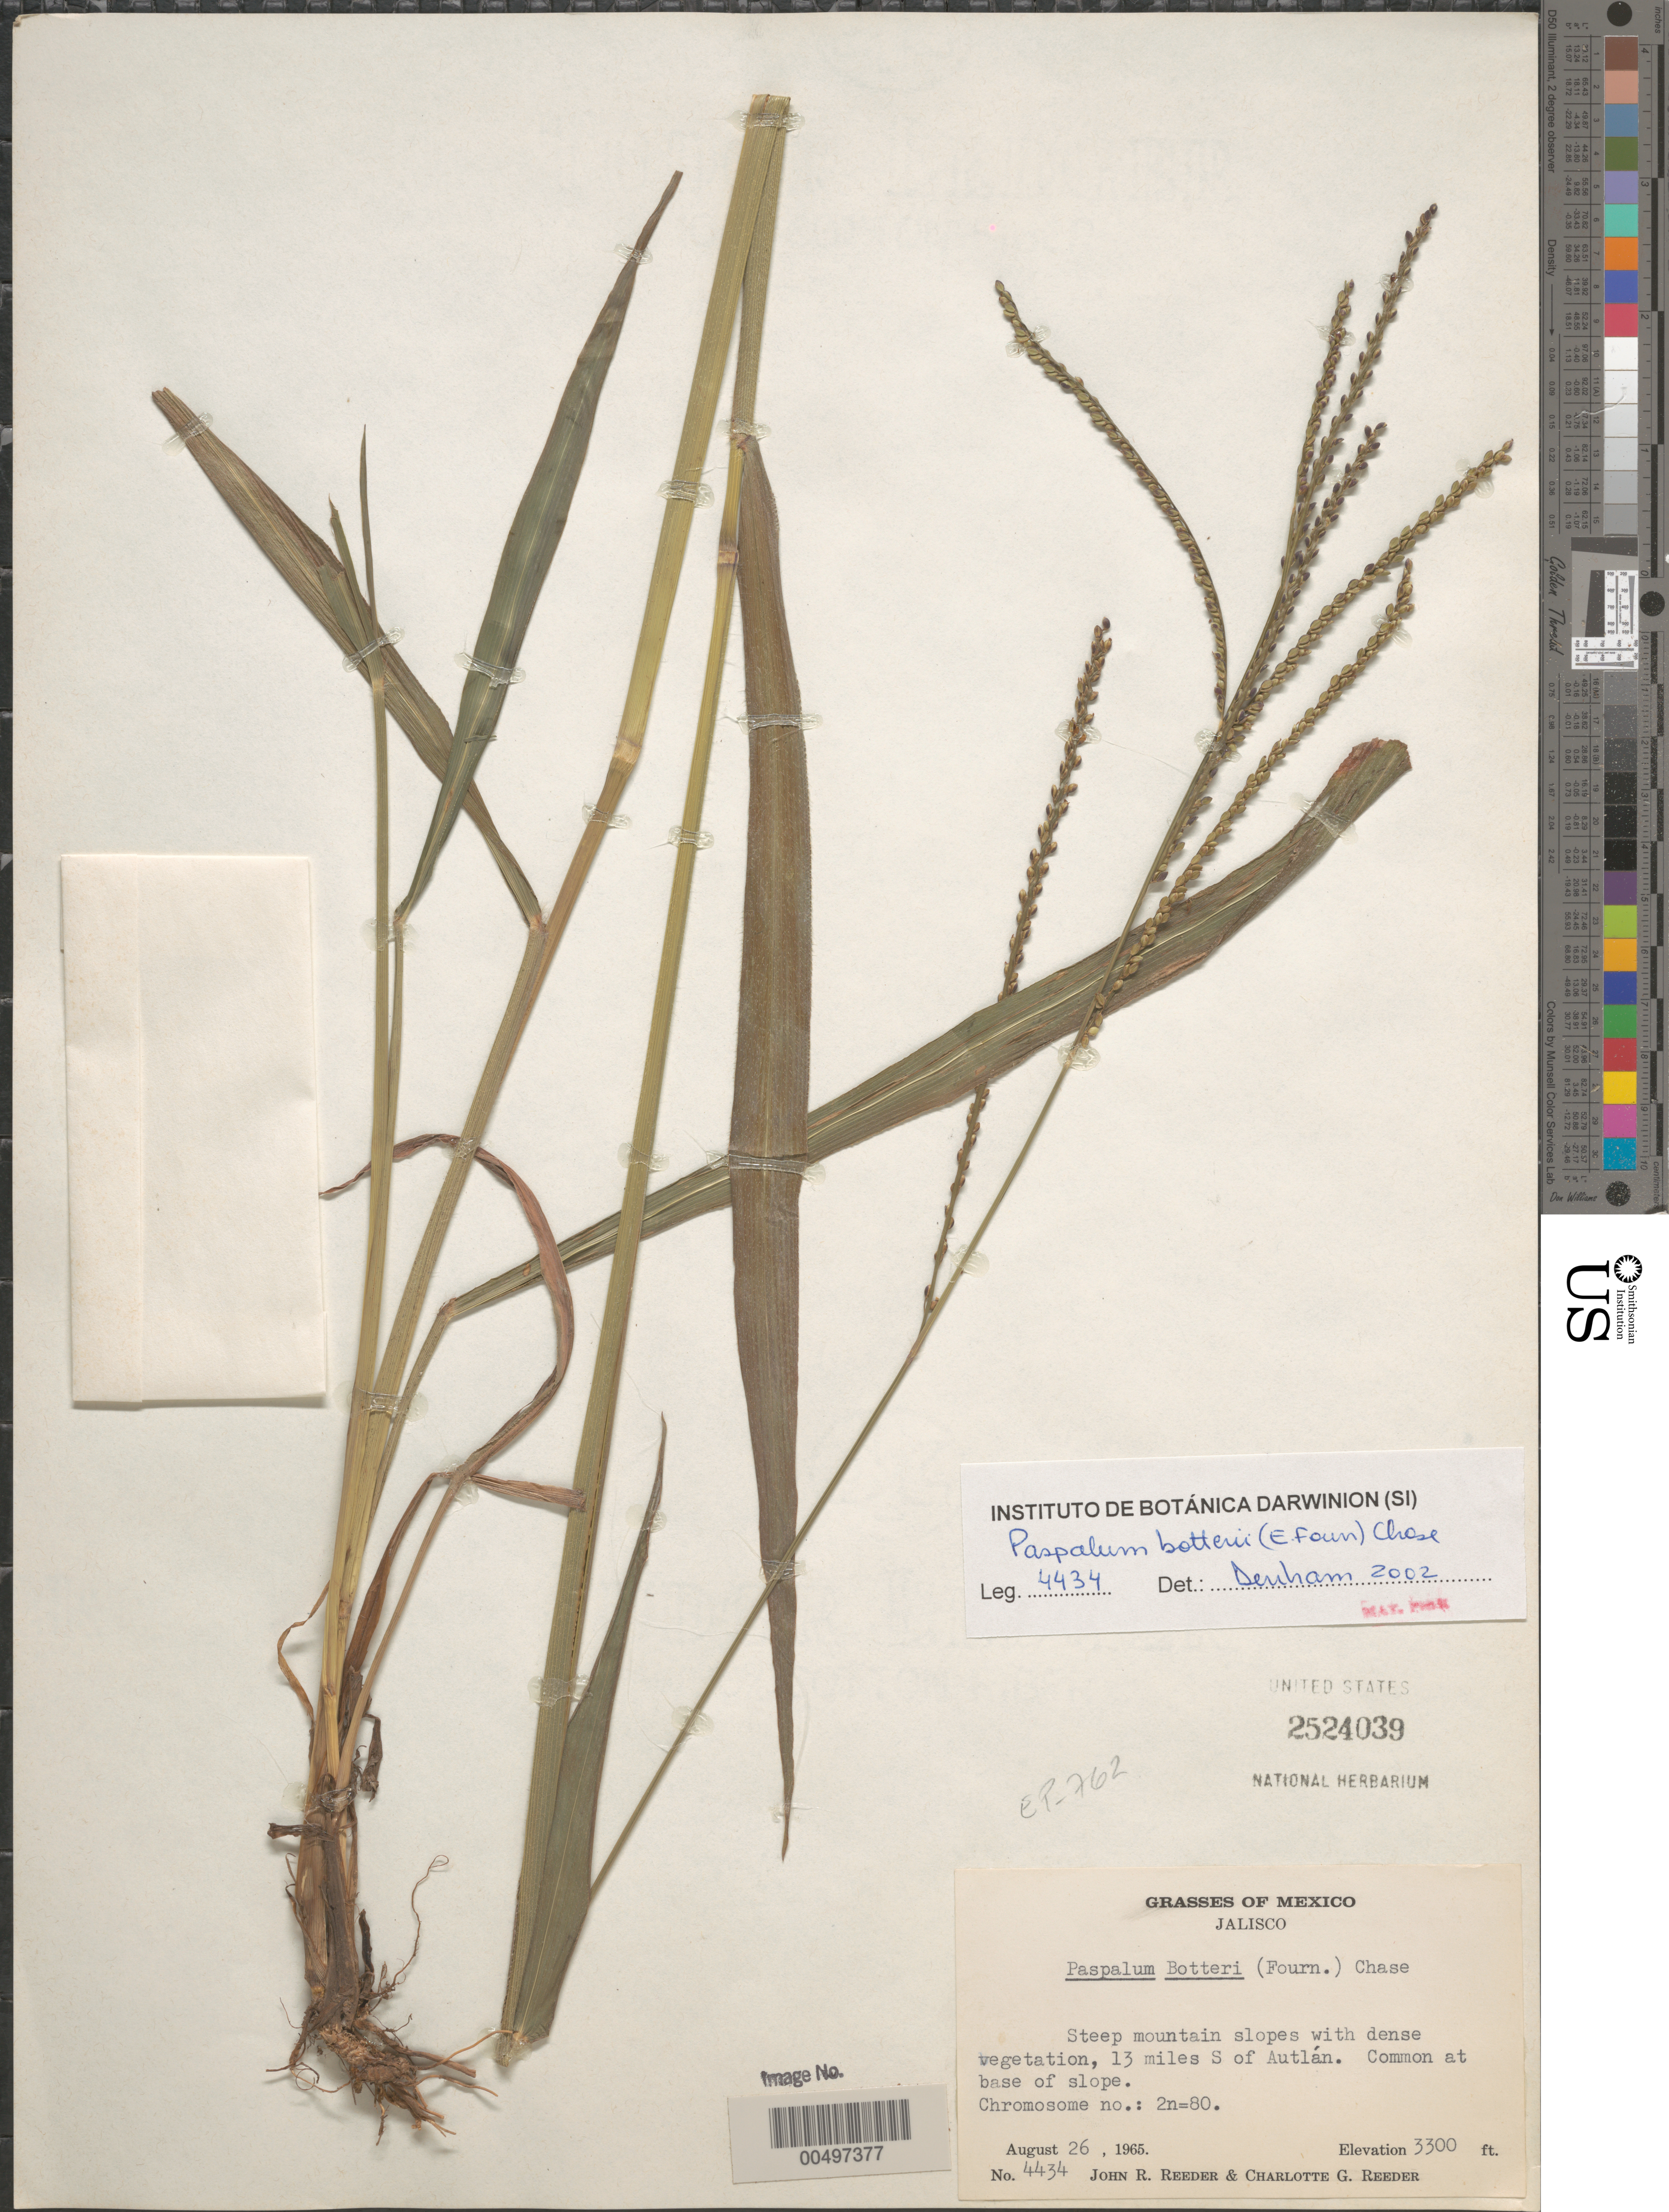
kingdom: Plantae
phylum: Tracheophyta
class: Liliopsida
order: Poales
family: Poaceae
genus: Paspalum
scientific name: Paspalum botteri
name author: (E. Fourn.) Chase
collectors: J. R. Reeder & C. G. Reeder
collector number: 4434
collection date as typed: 26 Aug 1965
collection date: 1965-08-26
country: Mexico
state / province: Jalisco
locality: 13 mi S of Autlán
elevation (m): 1006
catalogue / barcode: US 2524039